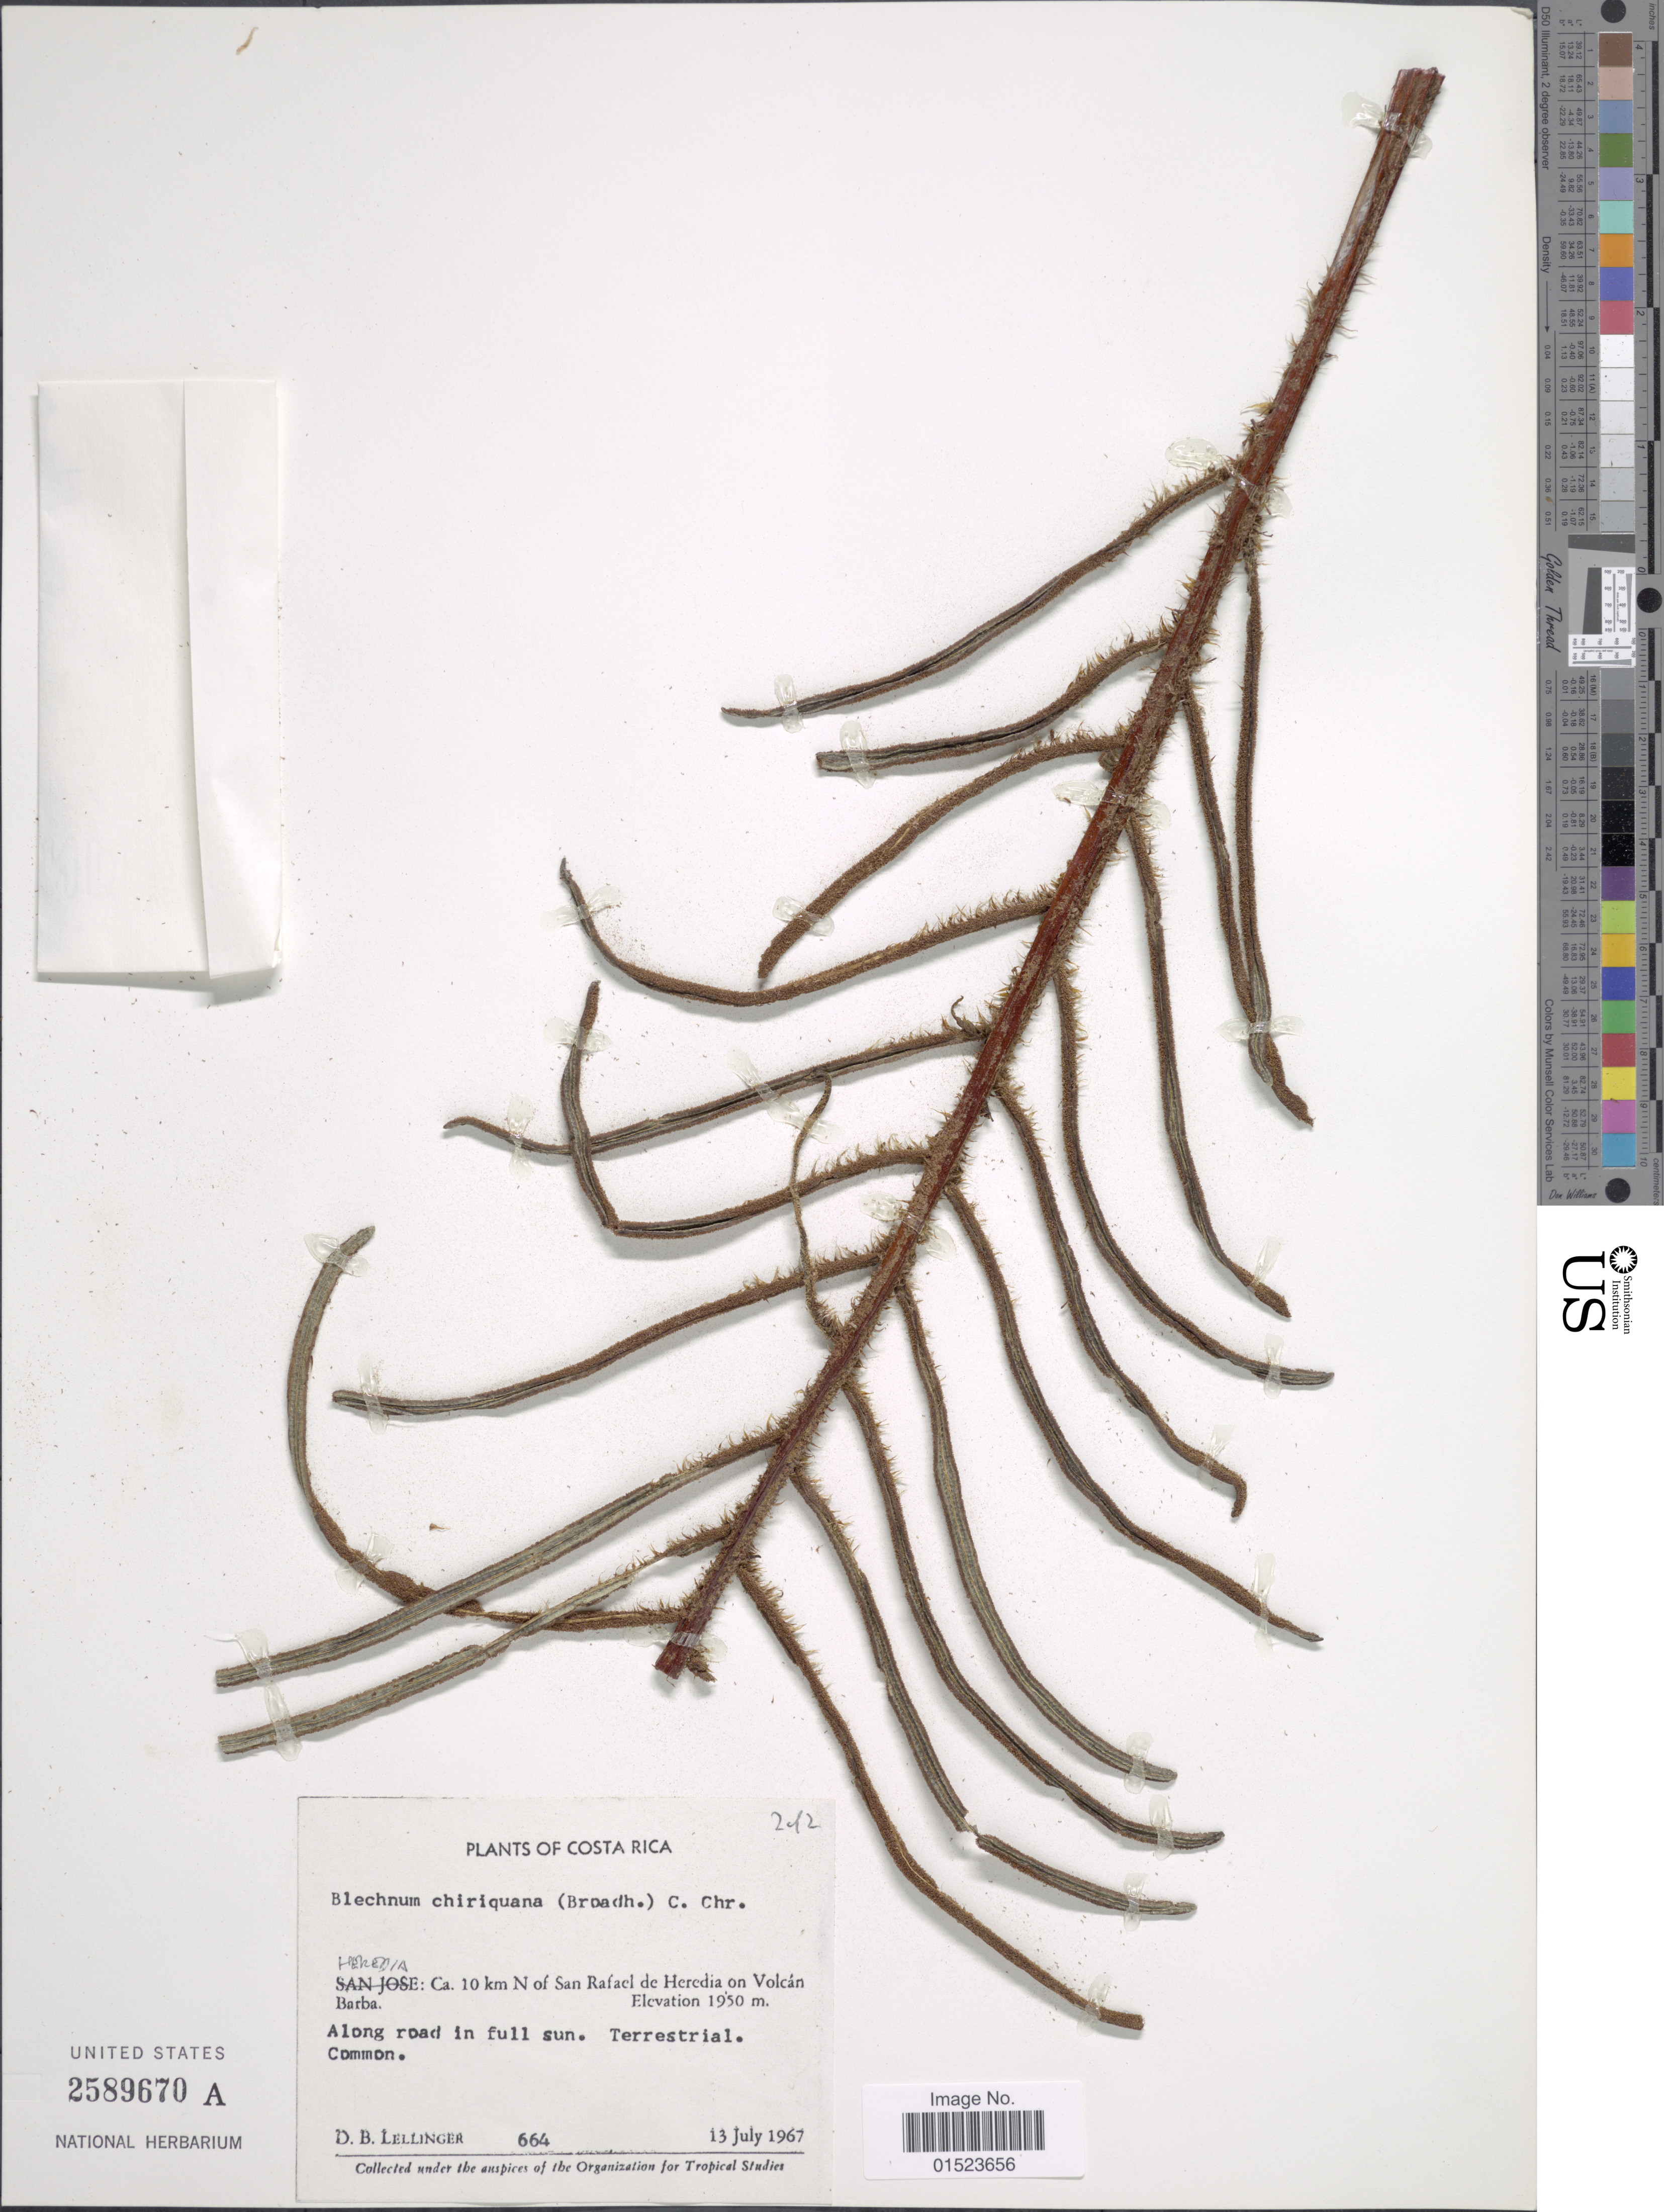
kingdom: Plantae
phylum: Tracheophyta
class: Polypodiopsida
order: Polypodiales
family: Blechnaceae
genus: Blechnum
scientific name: Blechnum chiriquanum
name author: (Broadh.) C. Chr.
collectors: D. B. Lellinger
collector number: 664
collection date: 1967-07-13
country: Costa Rica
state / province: Heredia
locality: Ca. 10 km N of San Rafael de Heredia on Volcán Barba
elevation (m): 1950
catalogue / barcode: US 2589670A